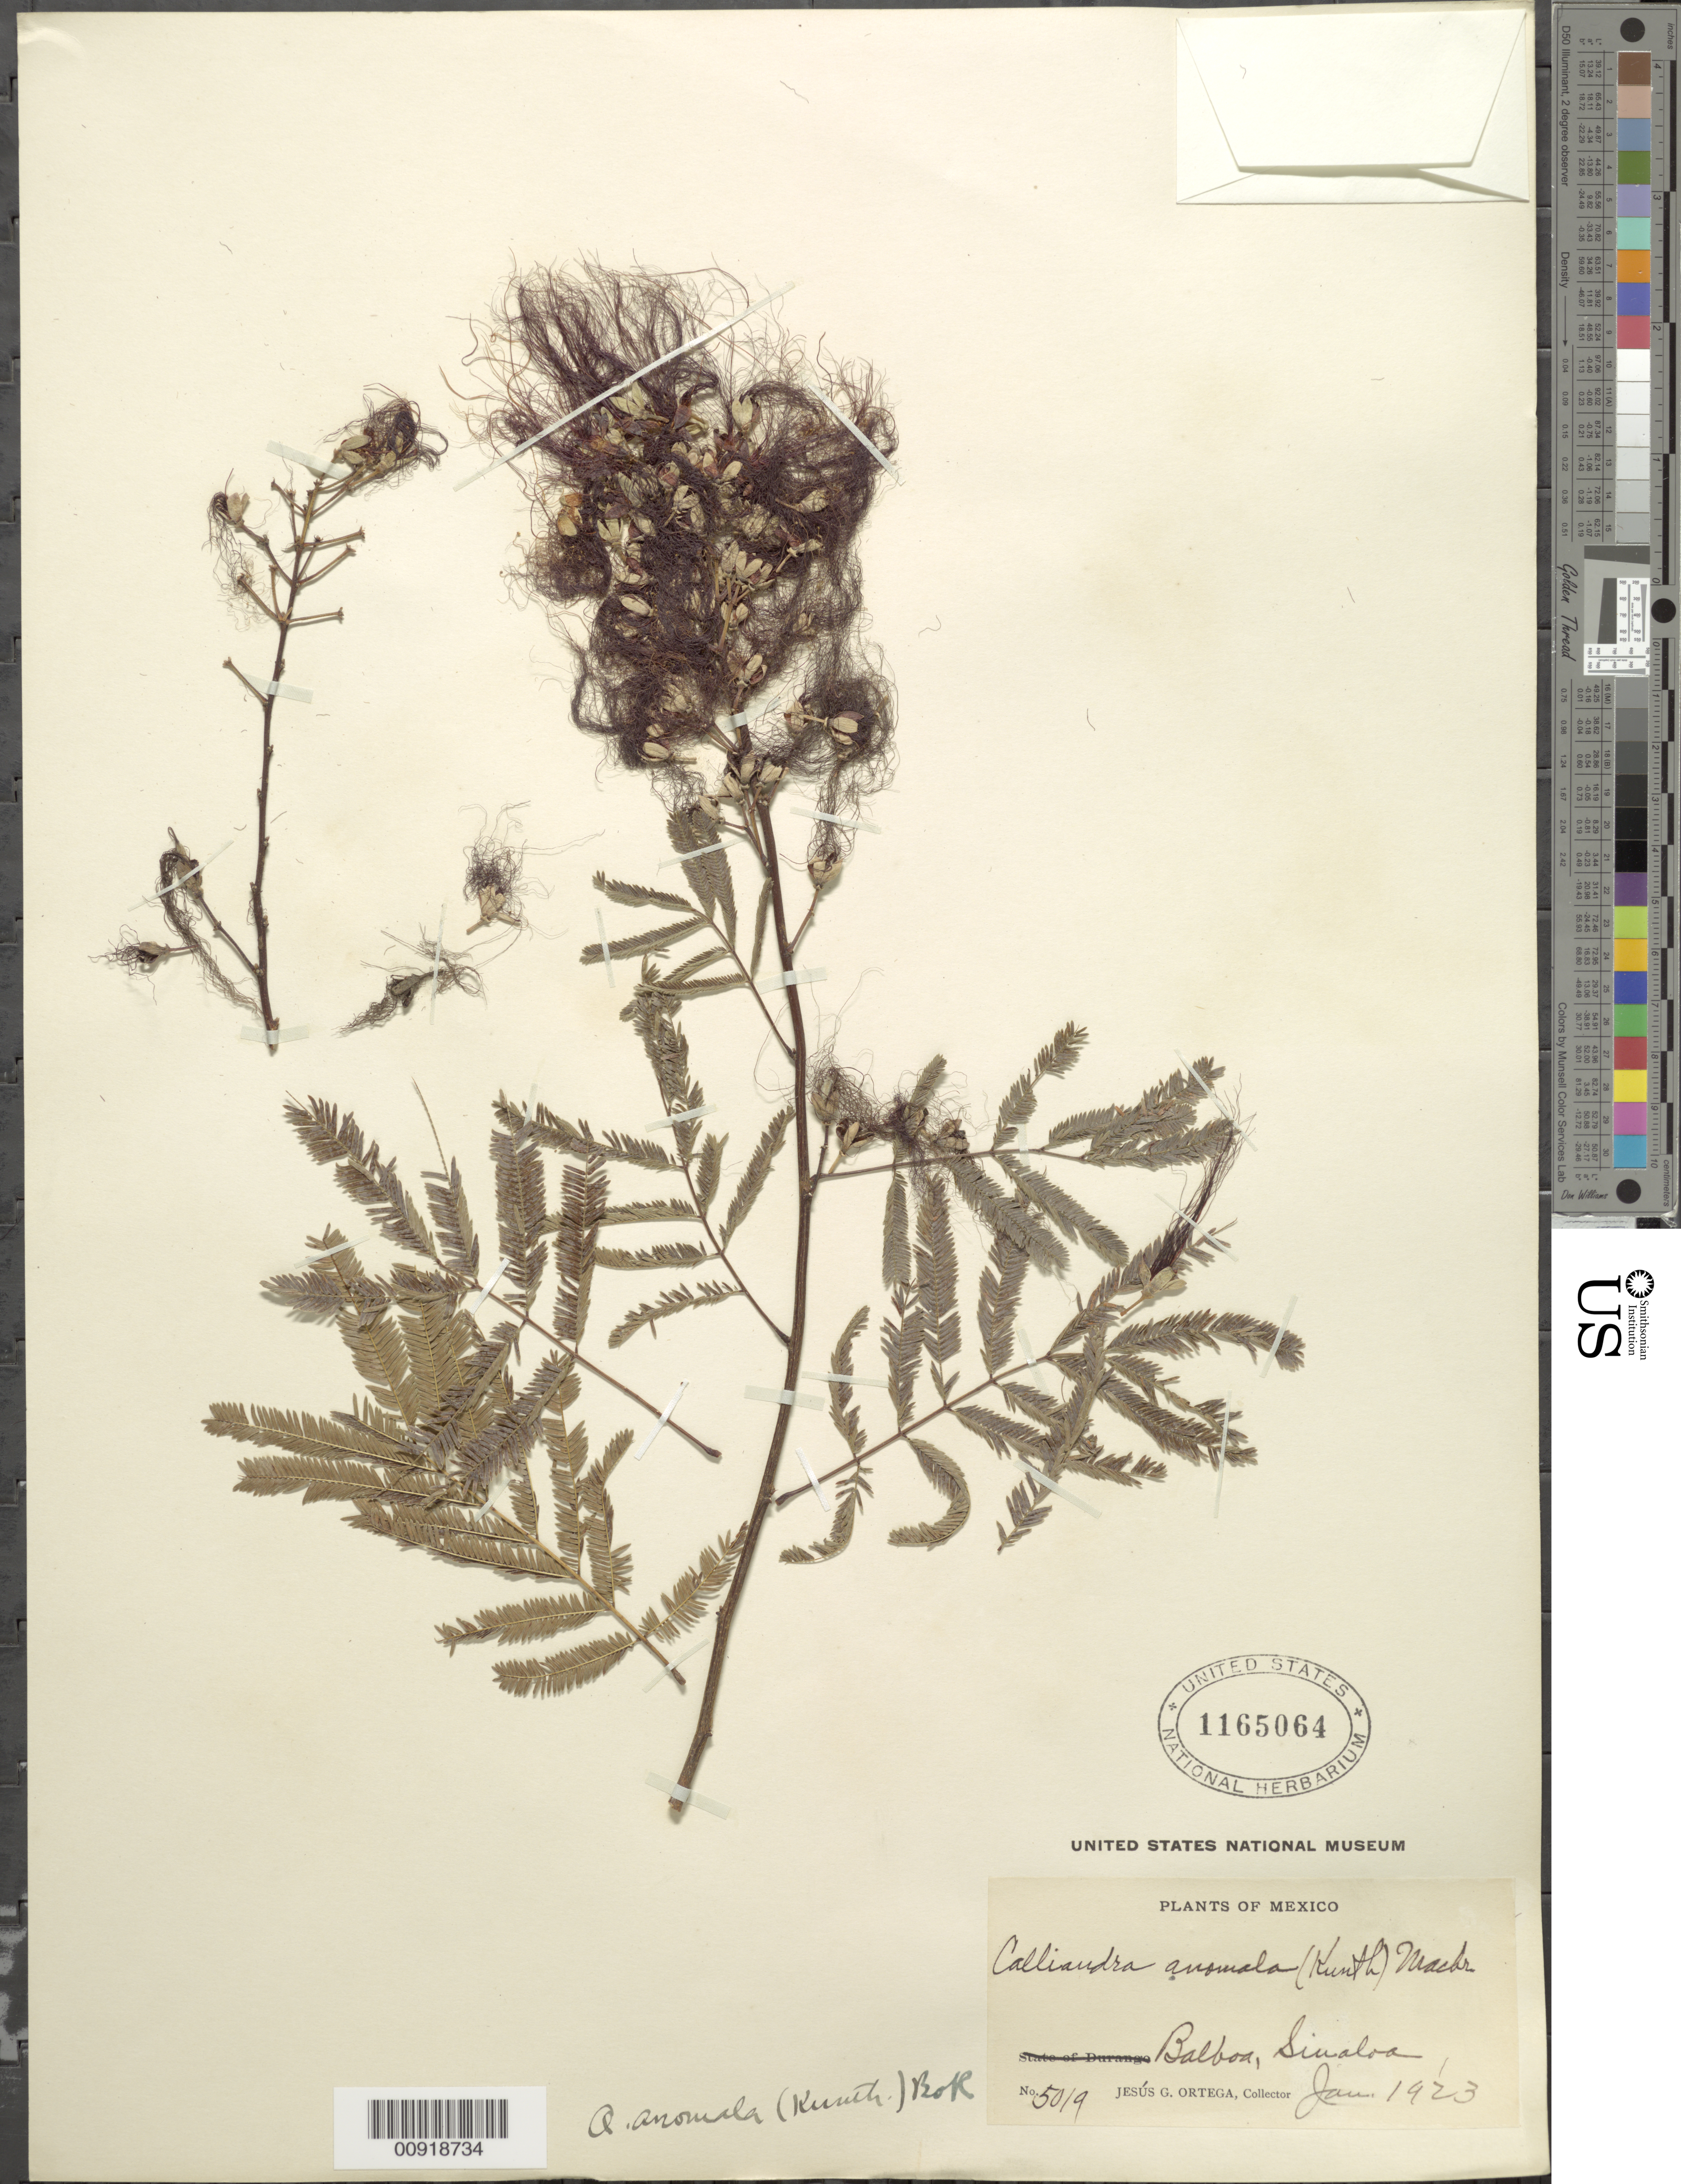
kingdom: Plantae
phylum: Tracheophyta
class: Magnoliopsida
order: Fabales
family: Fabaceae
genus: Calliandra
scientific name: Calliandra anomala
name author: (Kunth) J.F. Macbr.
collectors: J. Ortega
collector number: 5019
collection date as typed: Jan 1923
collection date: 1923-01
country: Mexico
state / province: Sinaloa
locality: Balboa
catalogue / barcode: US 1165064